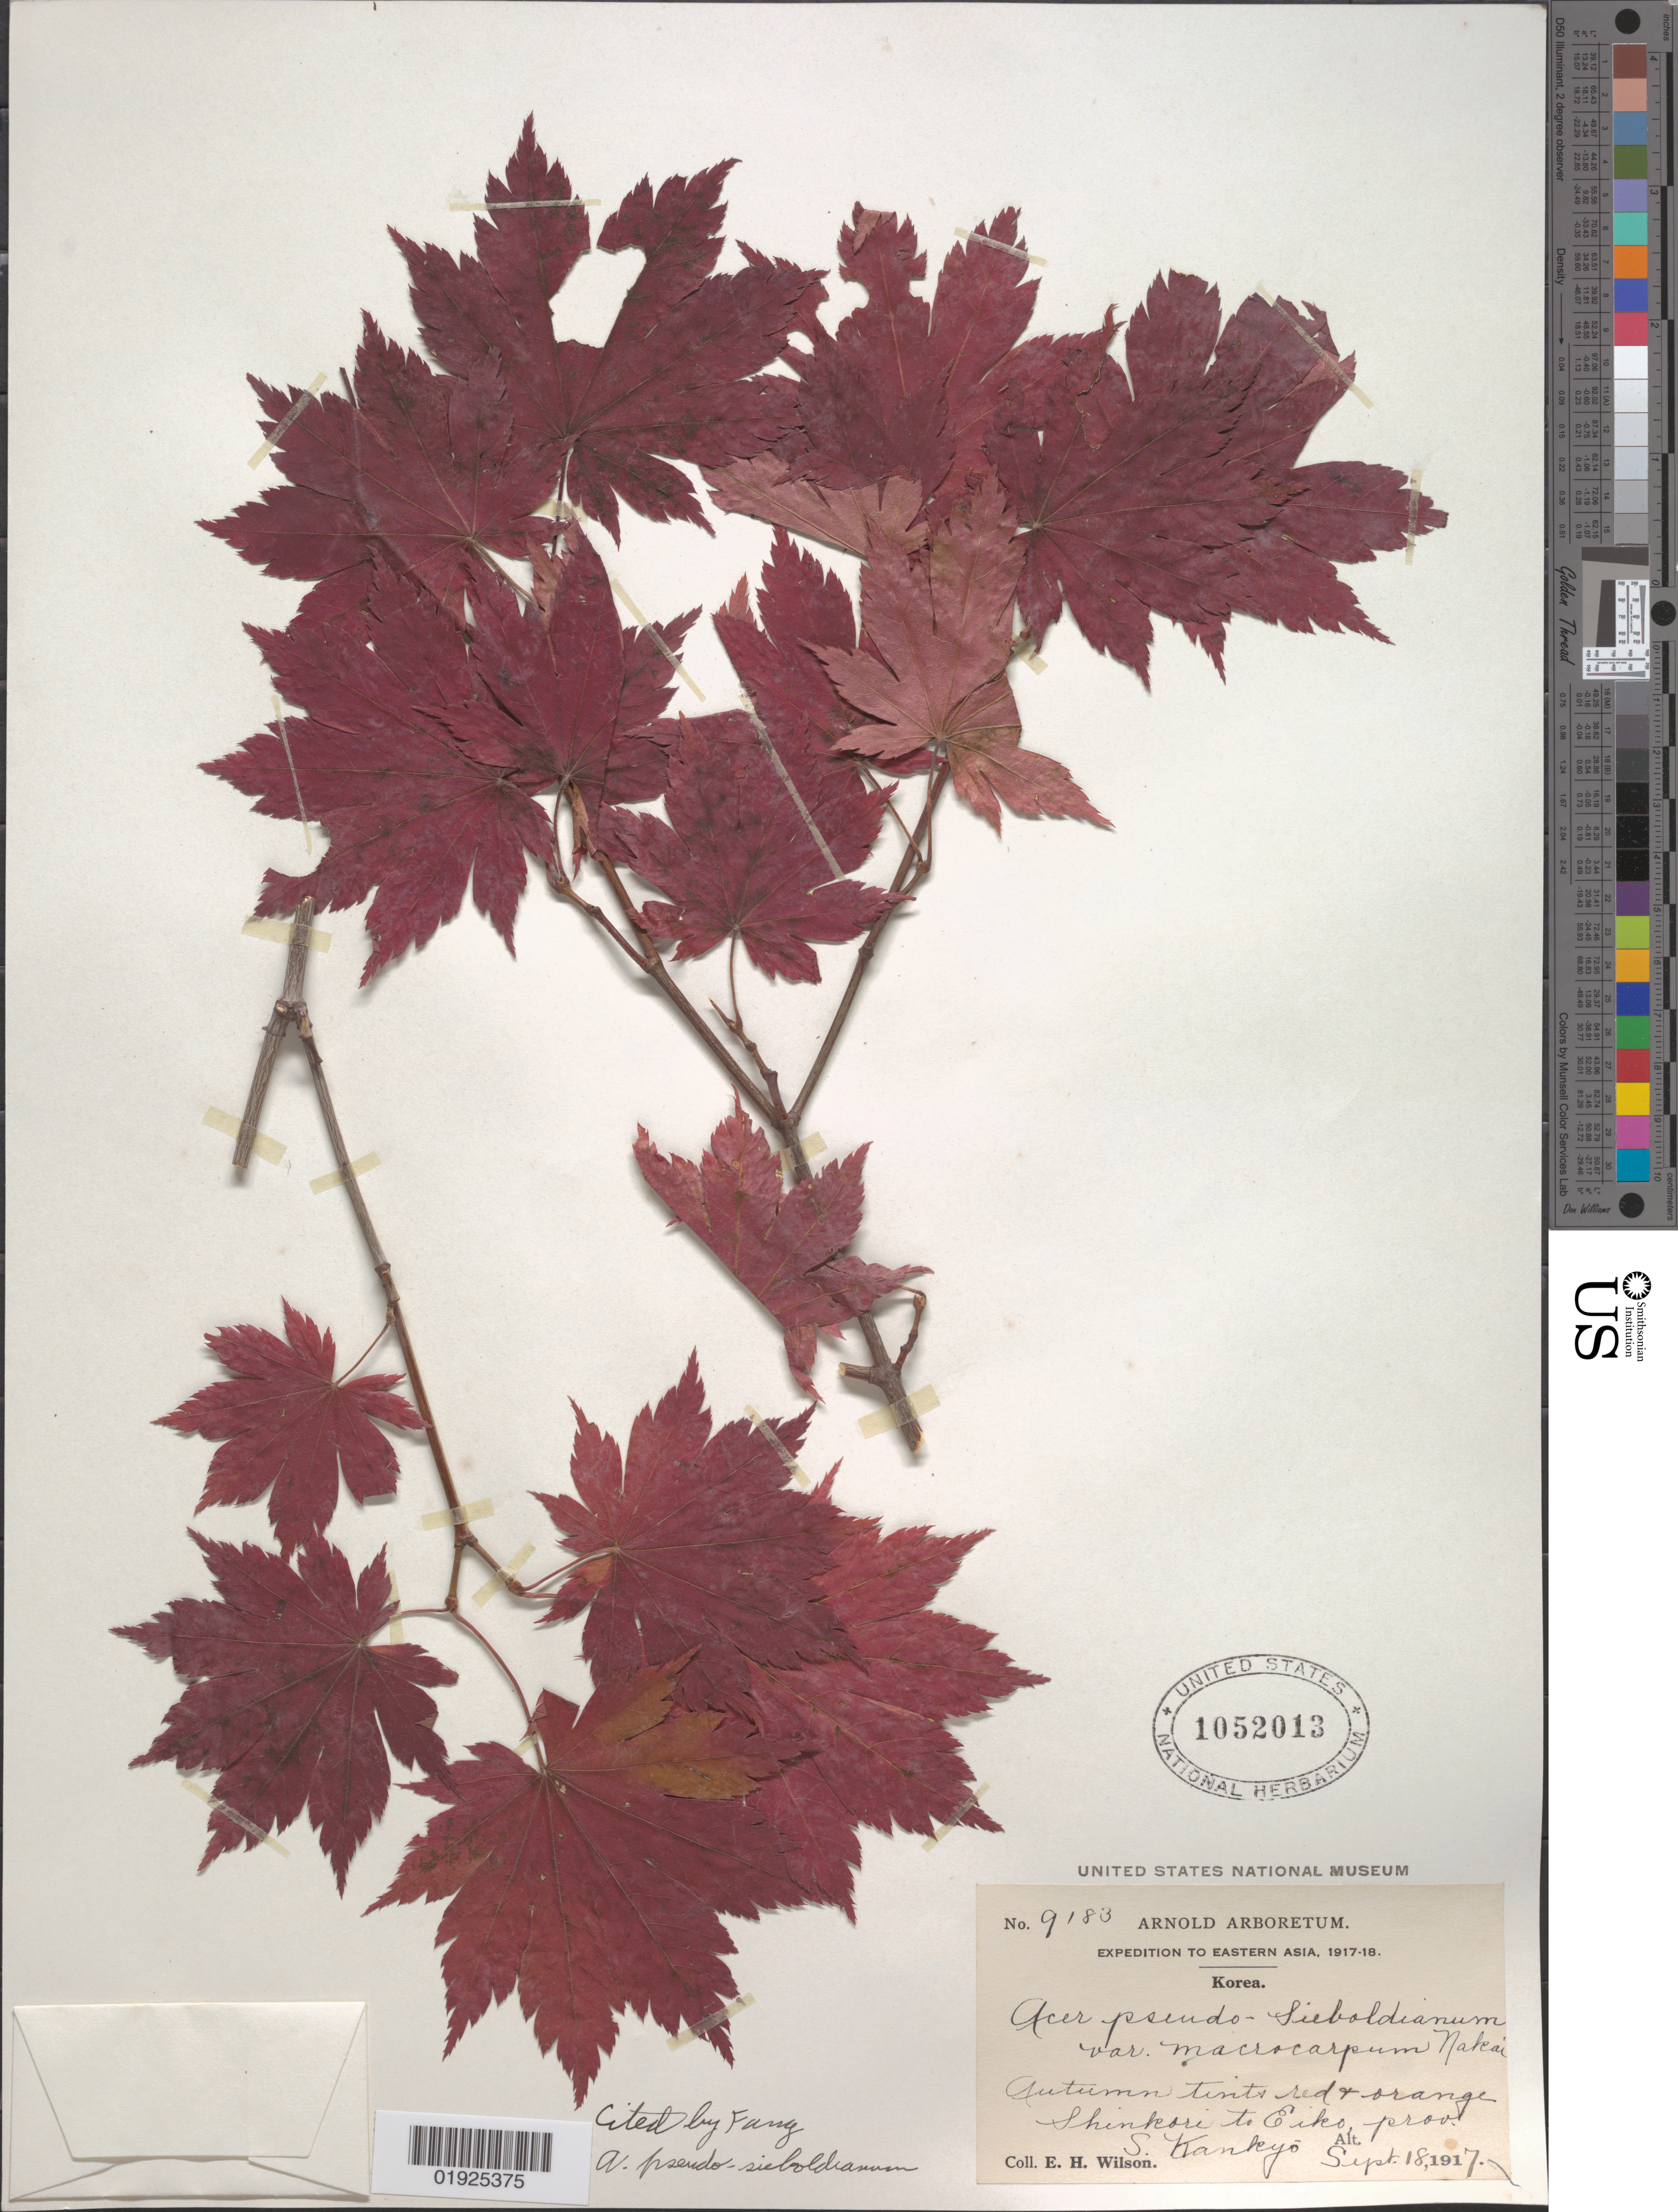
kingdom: Plantae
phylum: Tracheophyta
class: Magnoliopsida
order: Sapindales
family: Sapindaceae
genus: Acer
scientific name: Acer pseudosieboldianum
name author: (Pax) Kom.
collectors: E. H. Wilson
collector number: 9183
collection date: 1917-09-18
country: North Korea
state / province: North Hamgyong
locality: Prov. South Kankyo, Shinkosi to Eiko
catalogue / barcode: US 1052013